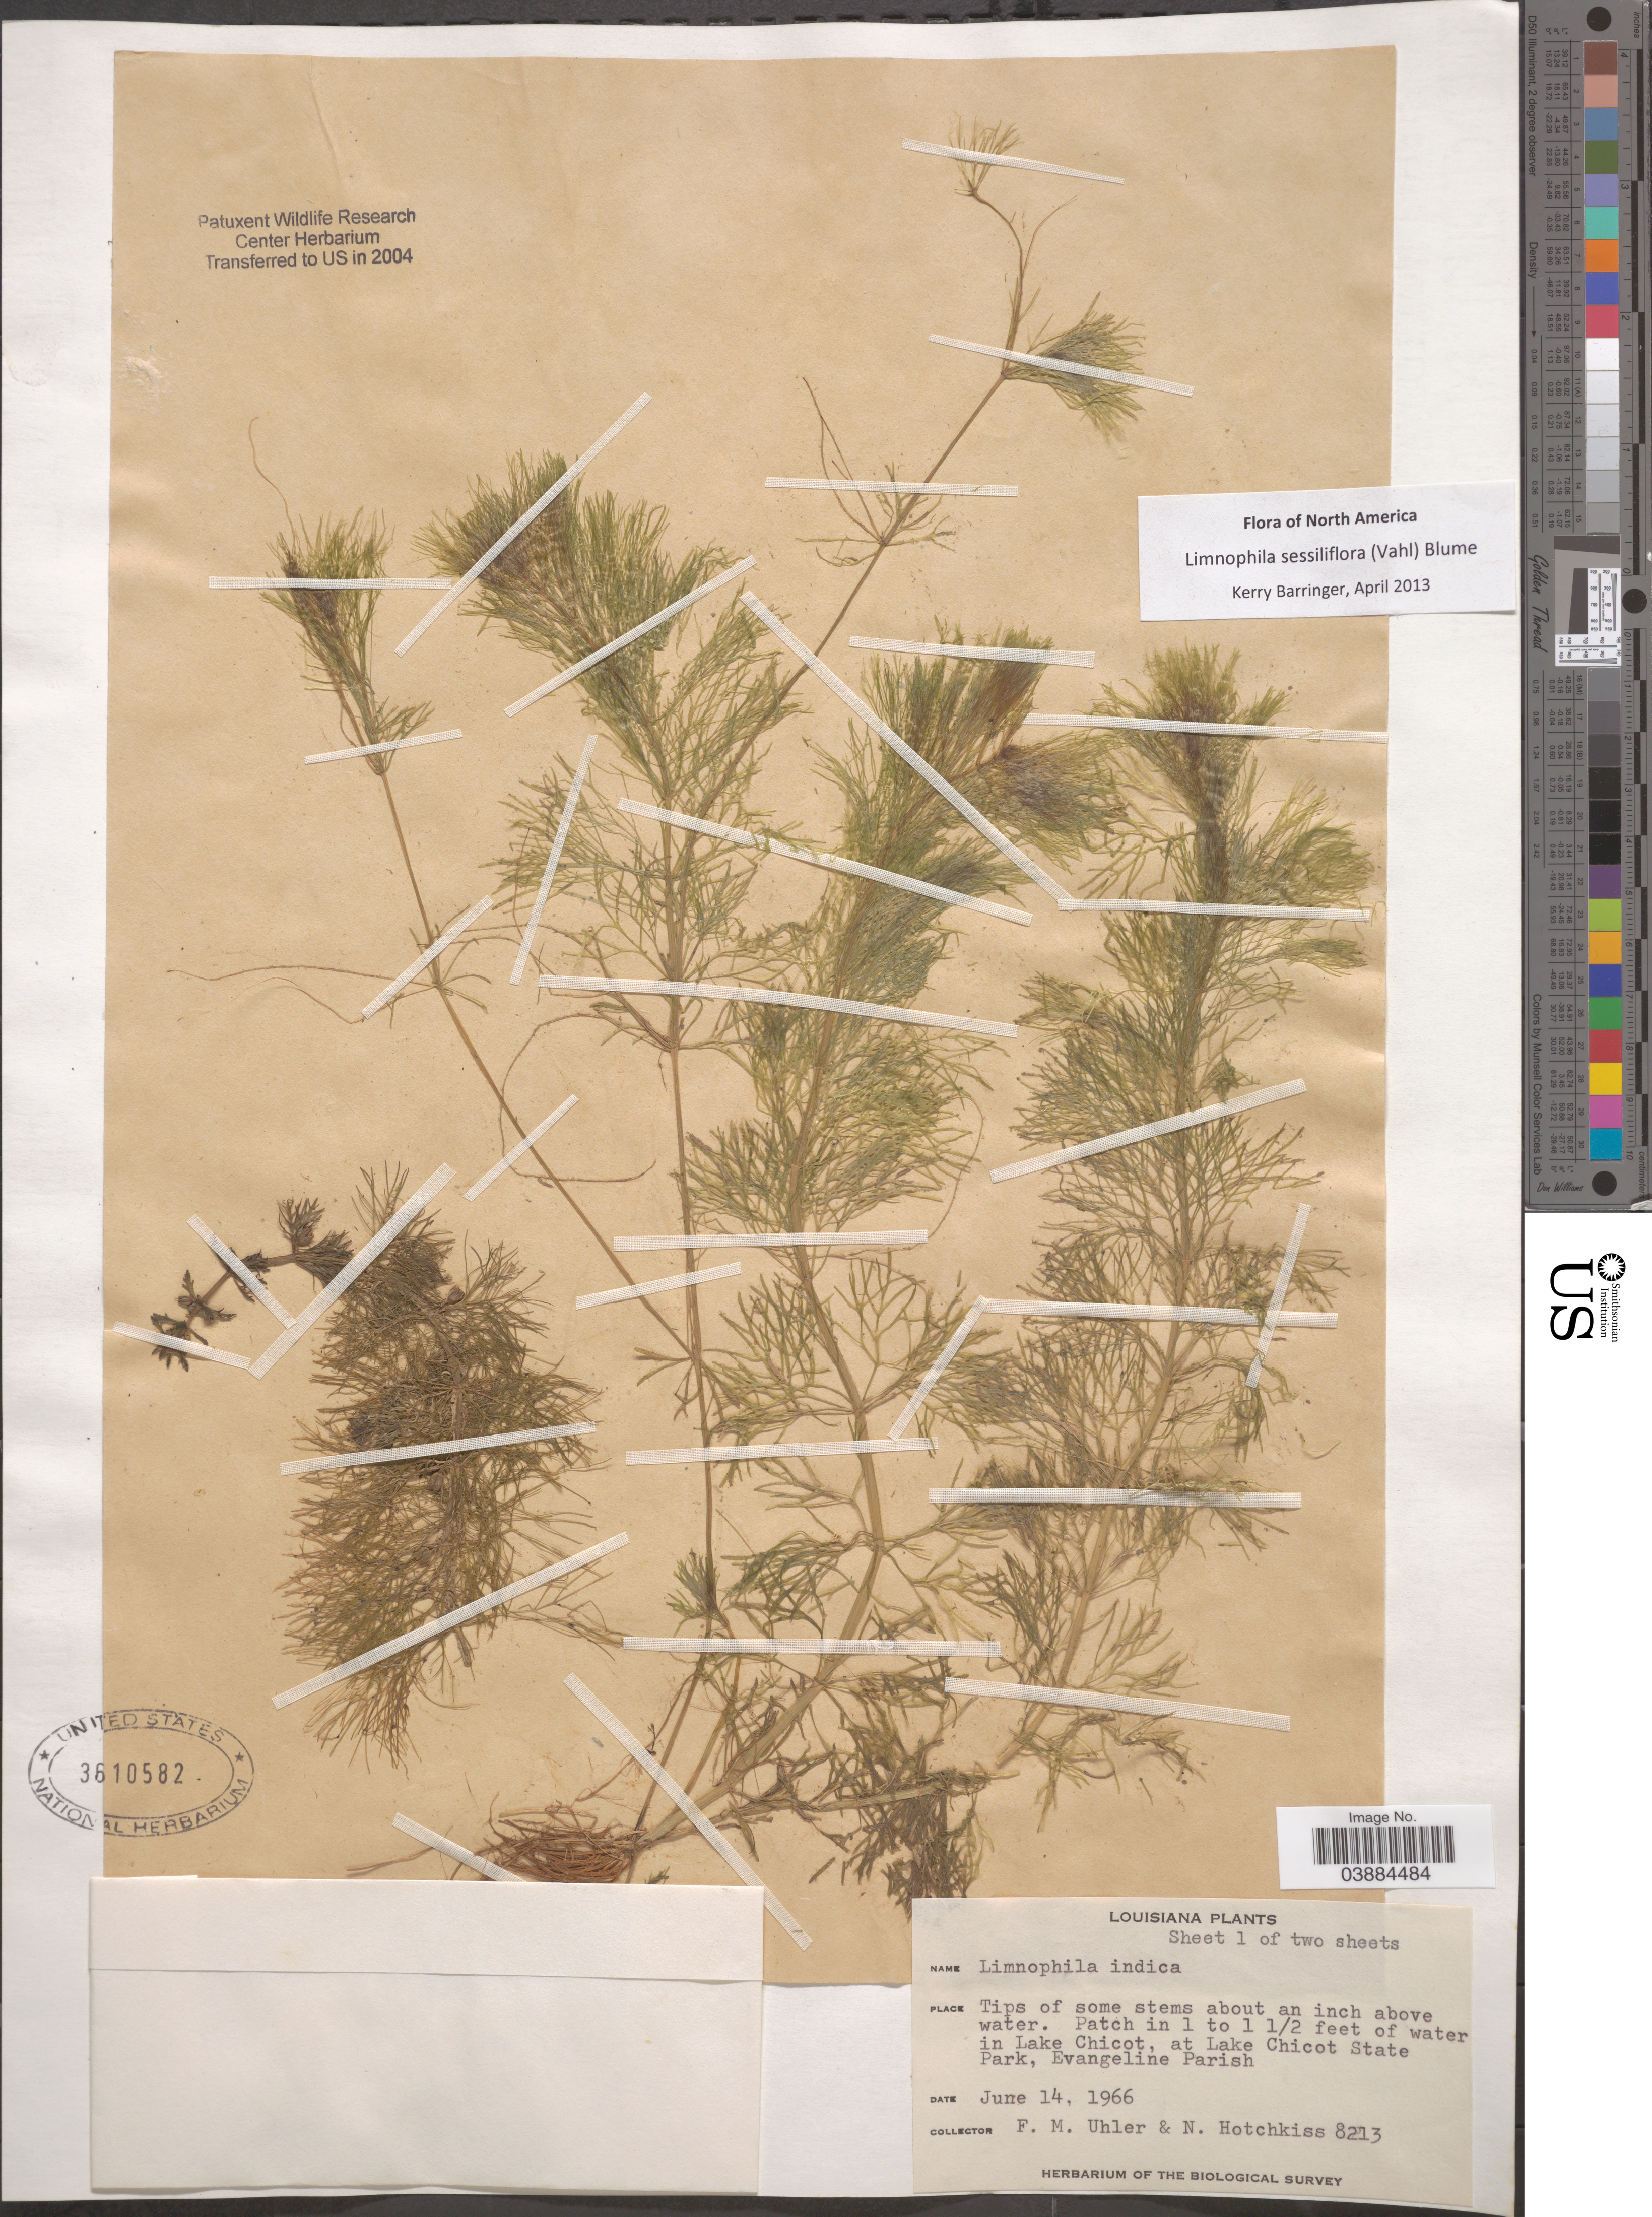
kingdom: Plantae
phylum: Tracheophyta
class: Magnoliopsida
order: Lamiales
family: Plantaginaceae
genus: Limnophila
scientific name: Limnophila sessiliflora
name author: (Vahl) Blume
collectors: F. M. Uhler & N. Hotchkiss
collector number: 8213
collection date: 1966-06-14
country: United States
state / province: Louisiana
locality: Patch in 1 to 1½ feet of water in Lake Chicot, at Lake Chicot State Park, Evangeline Parish.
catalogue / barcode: US 3610582